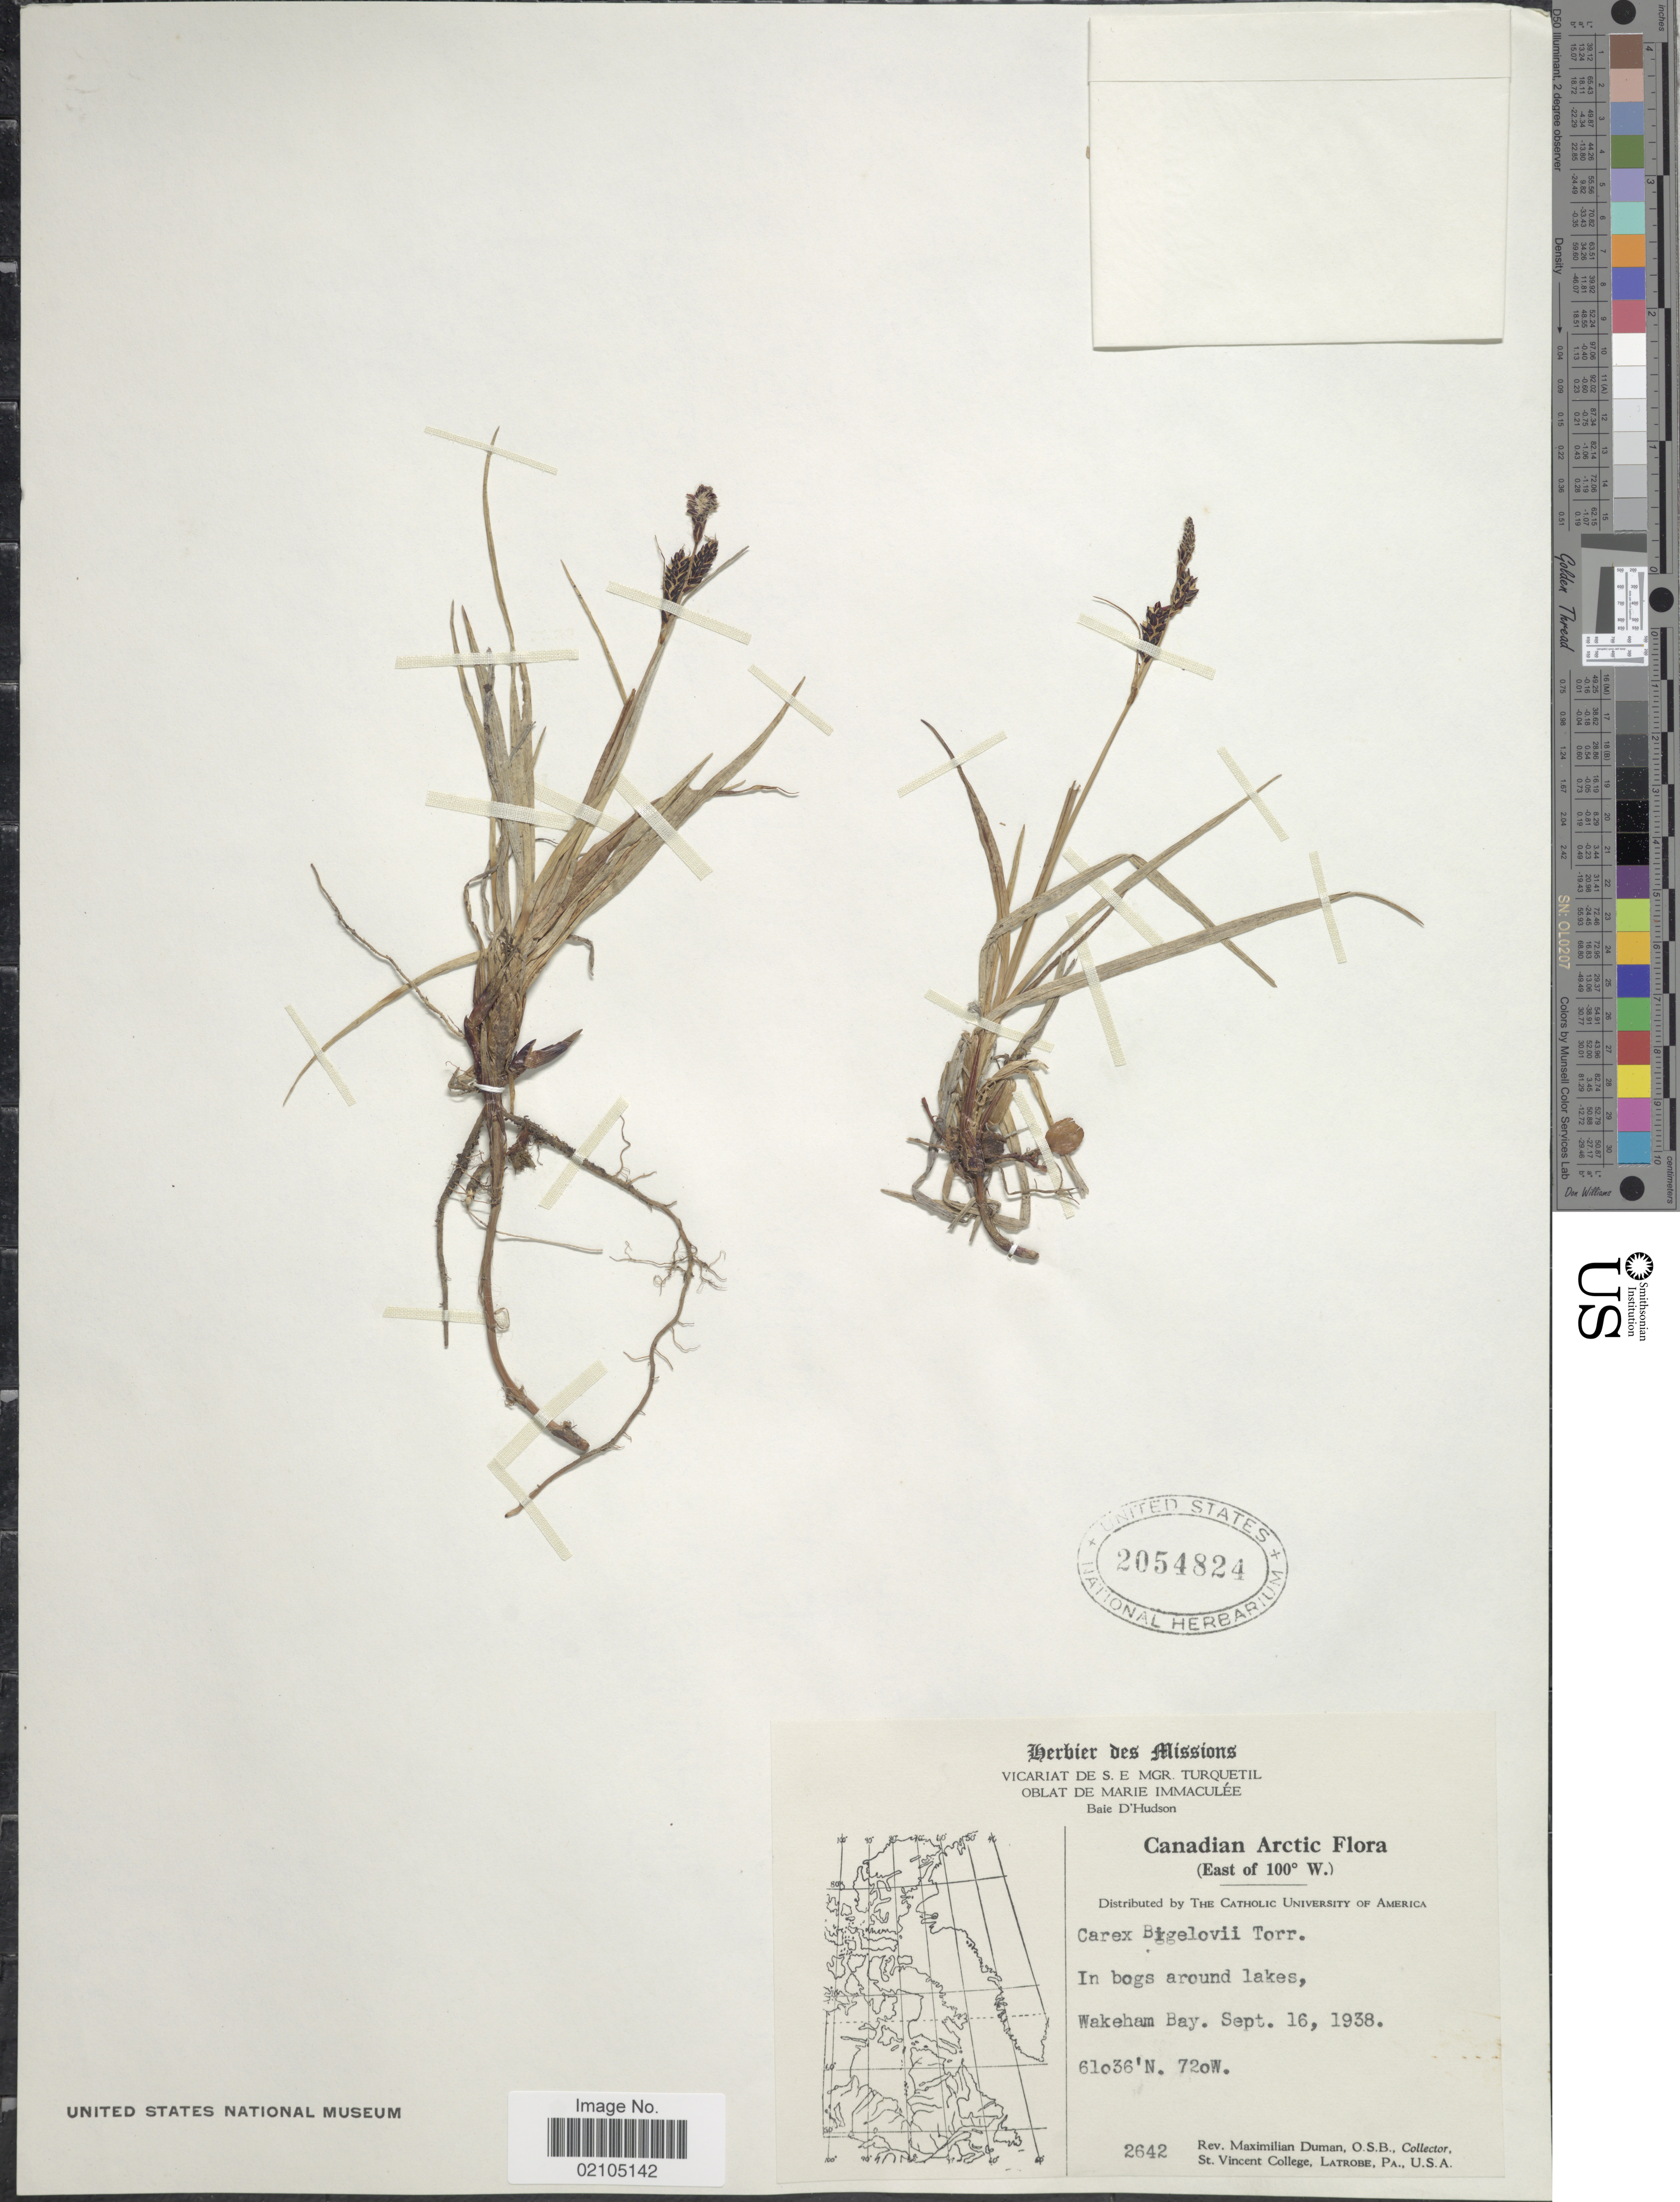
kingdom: Plantae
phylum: Tracheophyta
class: Liliopsida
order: Poales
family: Cyperaceae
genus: Carex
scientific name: Carex bigelowii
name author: Torr. ex Schwein.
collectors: M. Duman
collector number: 2642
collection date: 1938-09-16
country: Canada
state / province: Quebec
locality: Canadian Arctic. (East of 100º W.) In bogs around lakes, Wakeham Bay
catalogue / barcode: US 2054824